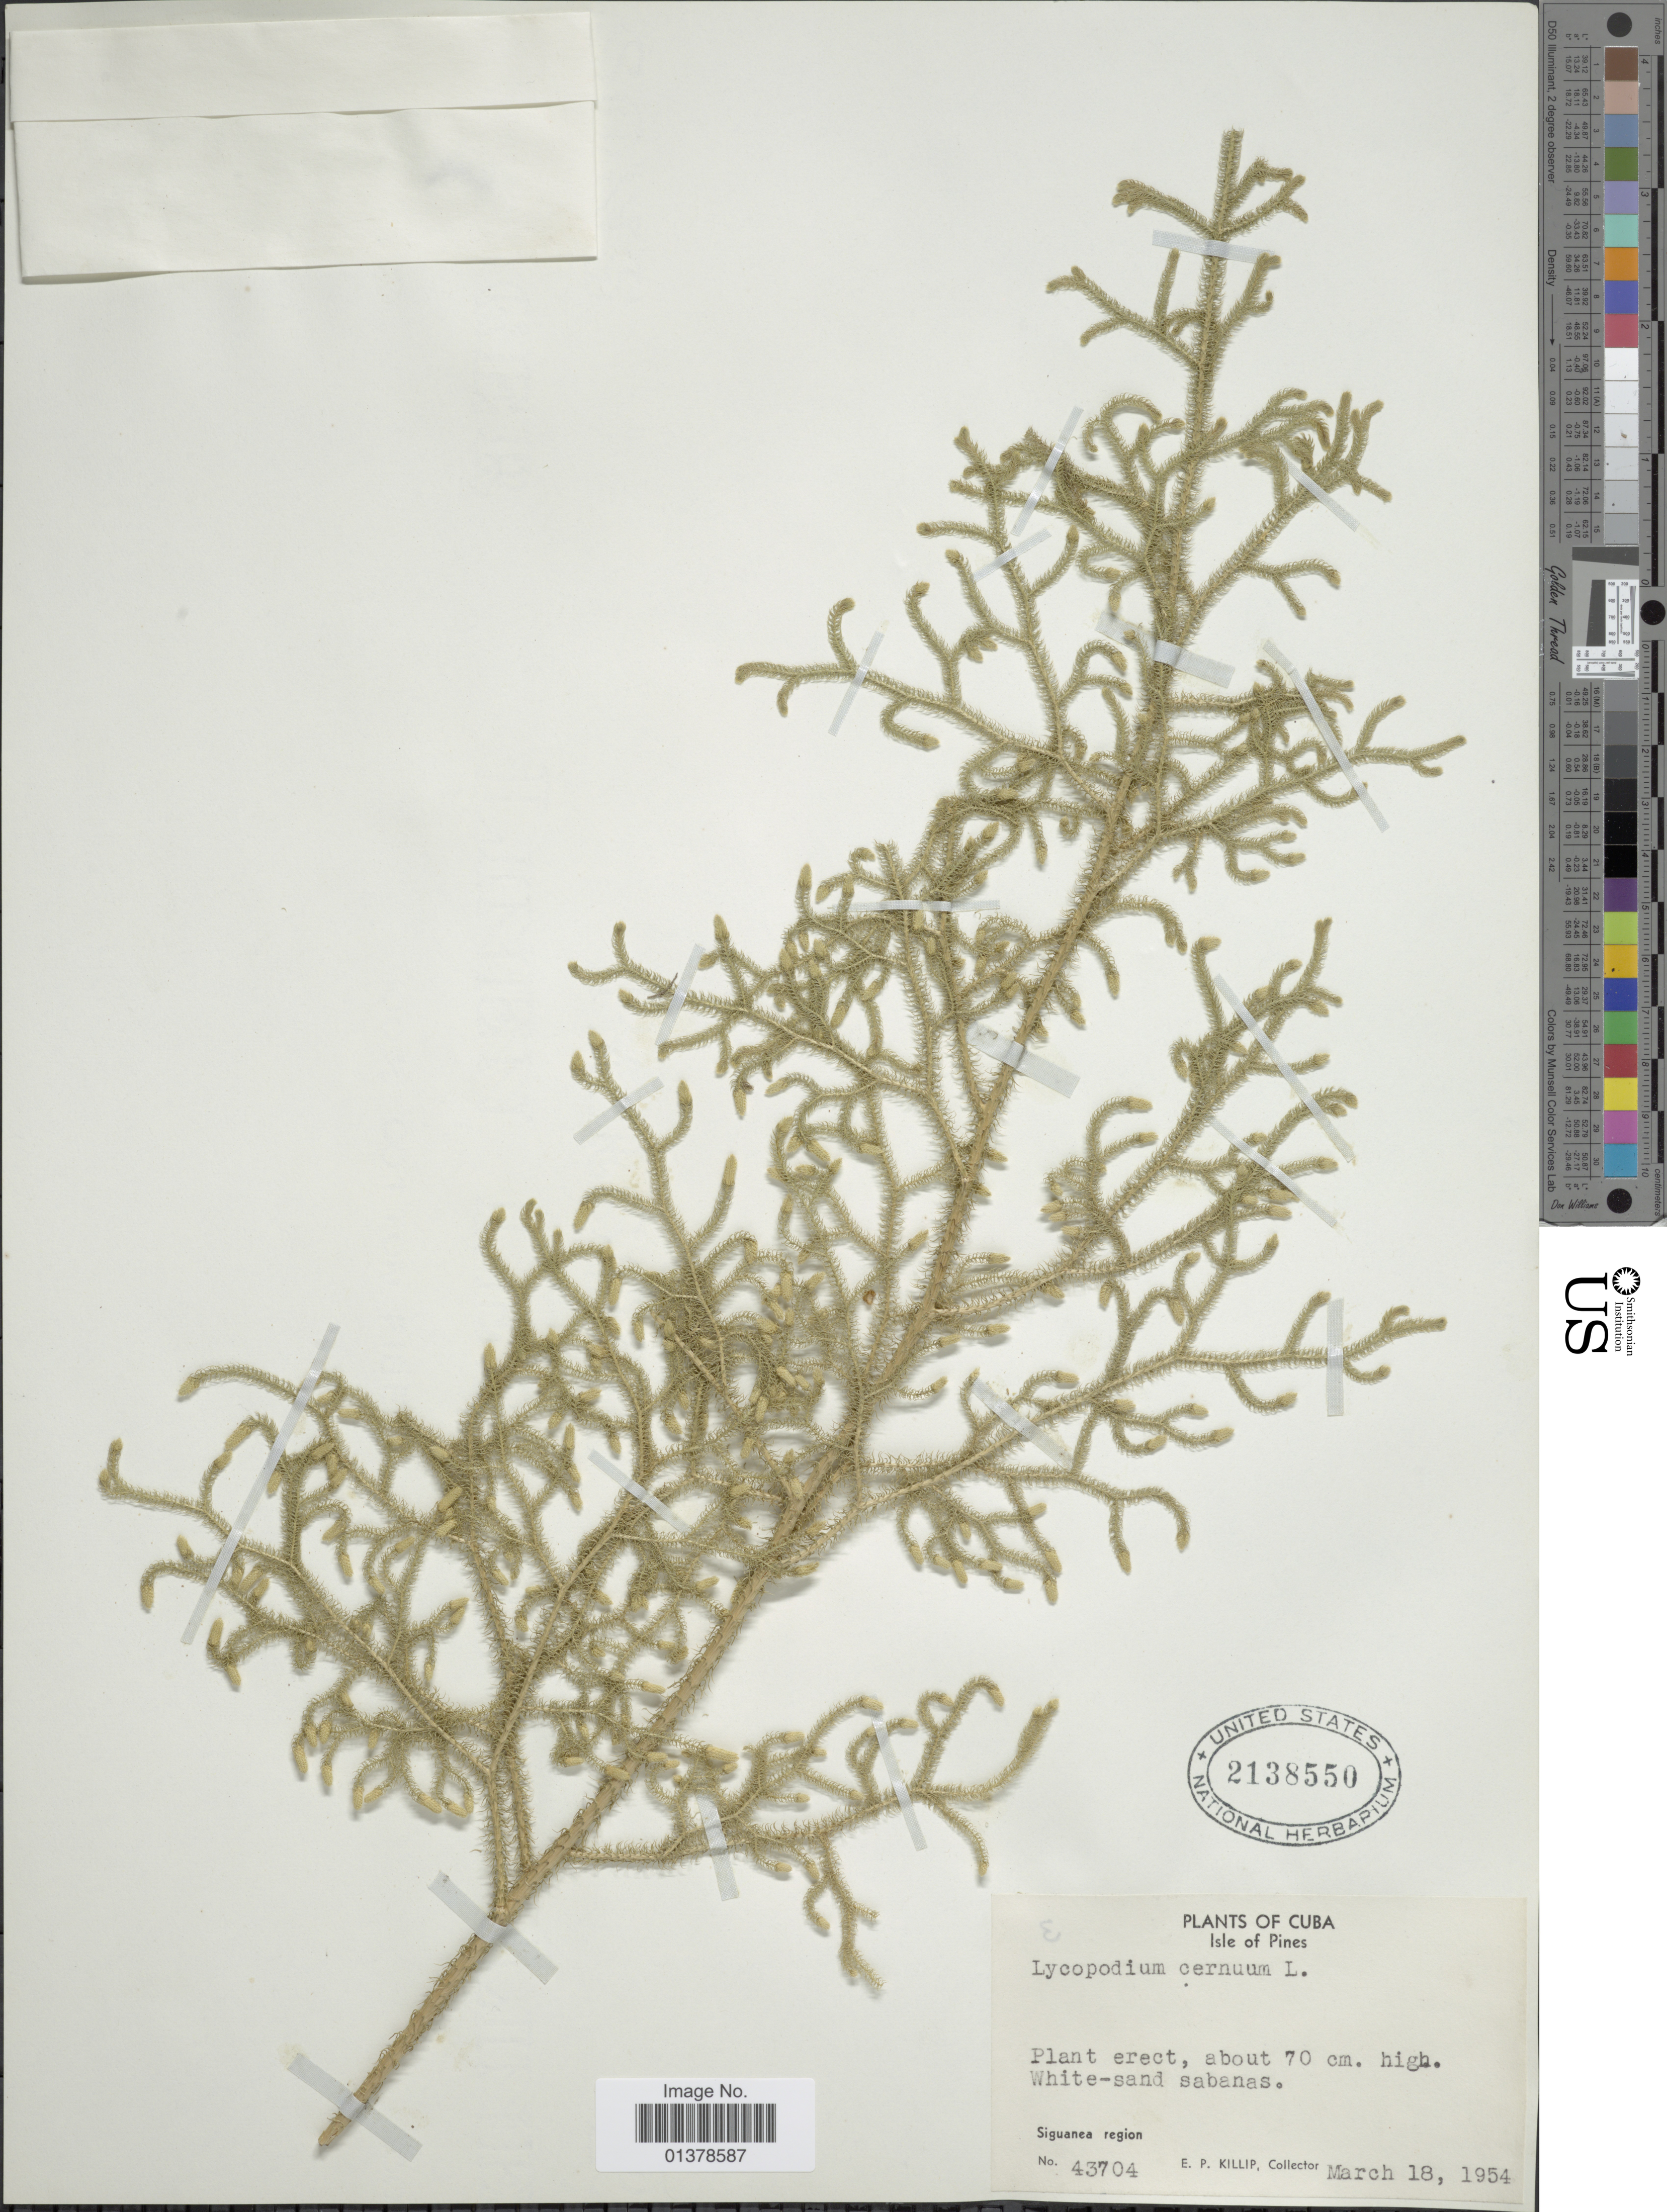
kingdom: Plantae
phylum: Tracheophyta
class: Lycopodiopsida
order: Lycopodiales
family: Lycopodiaceae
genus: Palhinhaea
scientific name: Palhinhaea cernua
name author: (L.) Vasc. & Franco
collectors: E. P. Killip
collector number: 43704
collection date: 1954-03-18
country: Cuba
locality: Isle of Pines, Siguanea region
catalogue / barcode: US 2138550